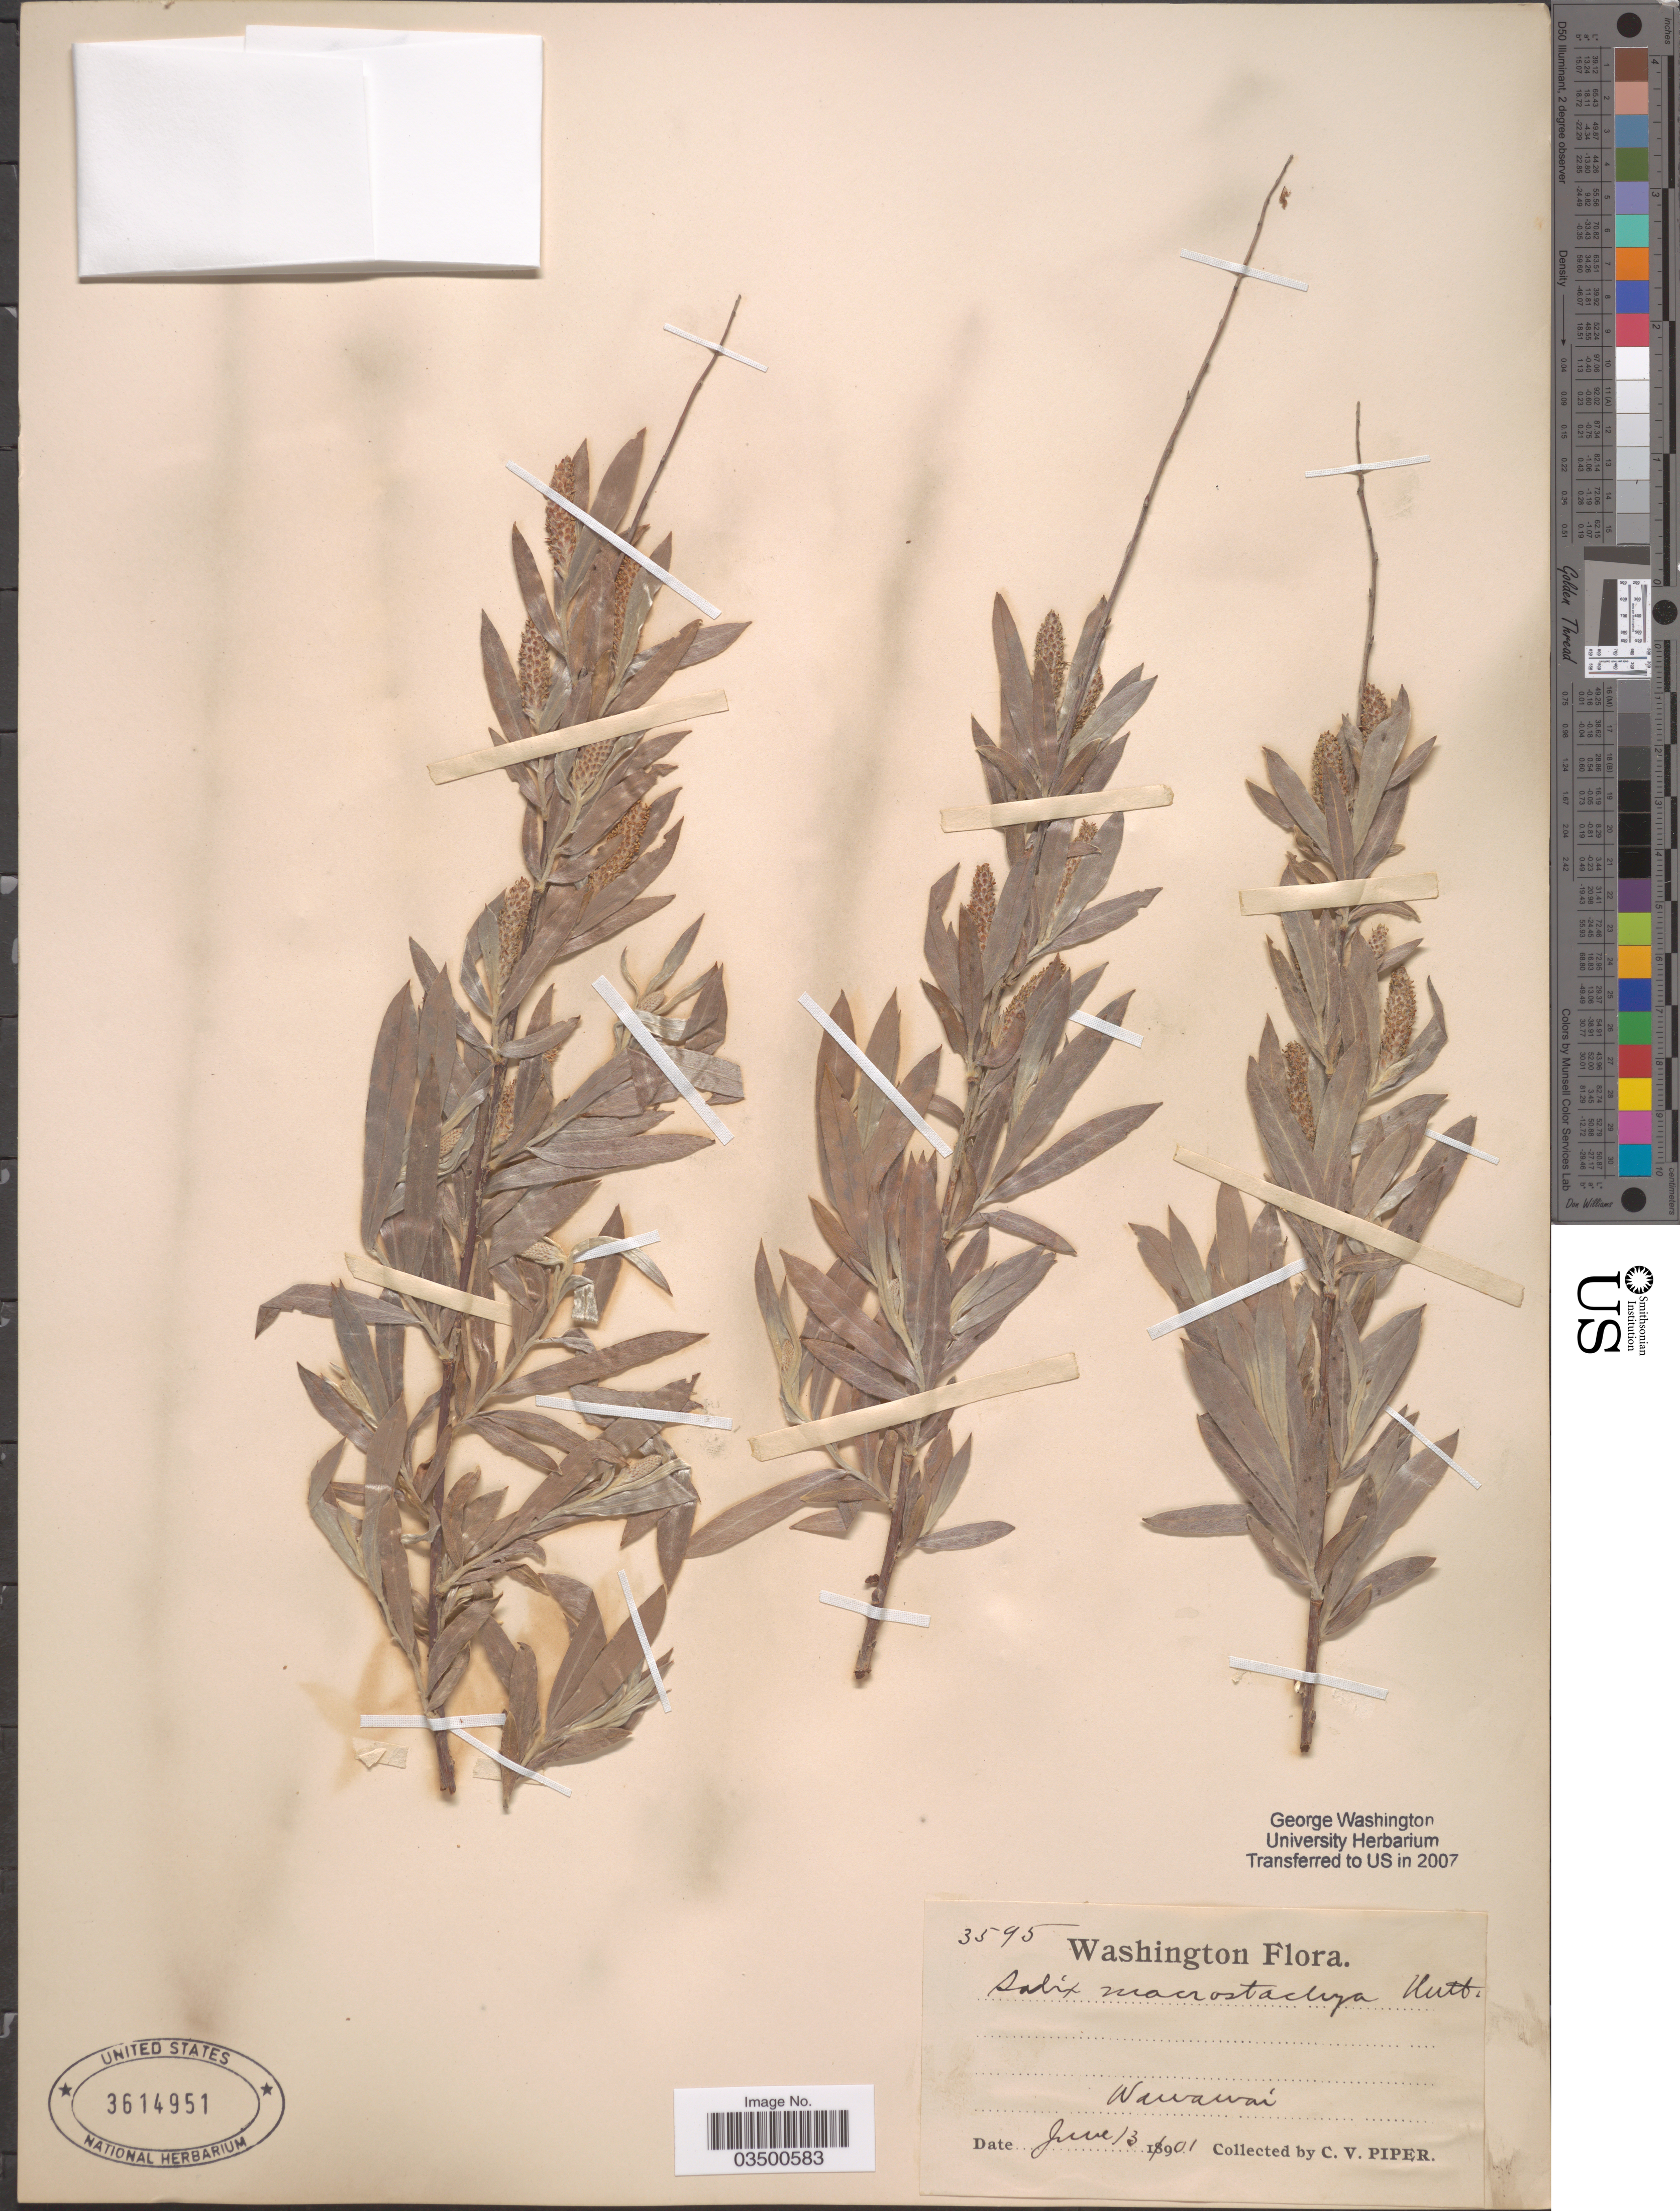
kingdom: Plantae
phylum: Tracheophyta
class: Magnoliopsida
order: Malpighiales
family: Salicaceae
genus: Salix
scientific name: Salix interior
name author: Rowlee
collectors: C. V. Piper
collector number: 3595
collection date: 1901-06-13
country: United States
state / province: Washington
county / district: Whitman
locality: Wawawai.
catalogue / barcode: US 3614951